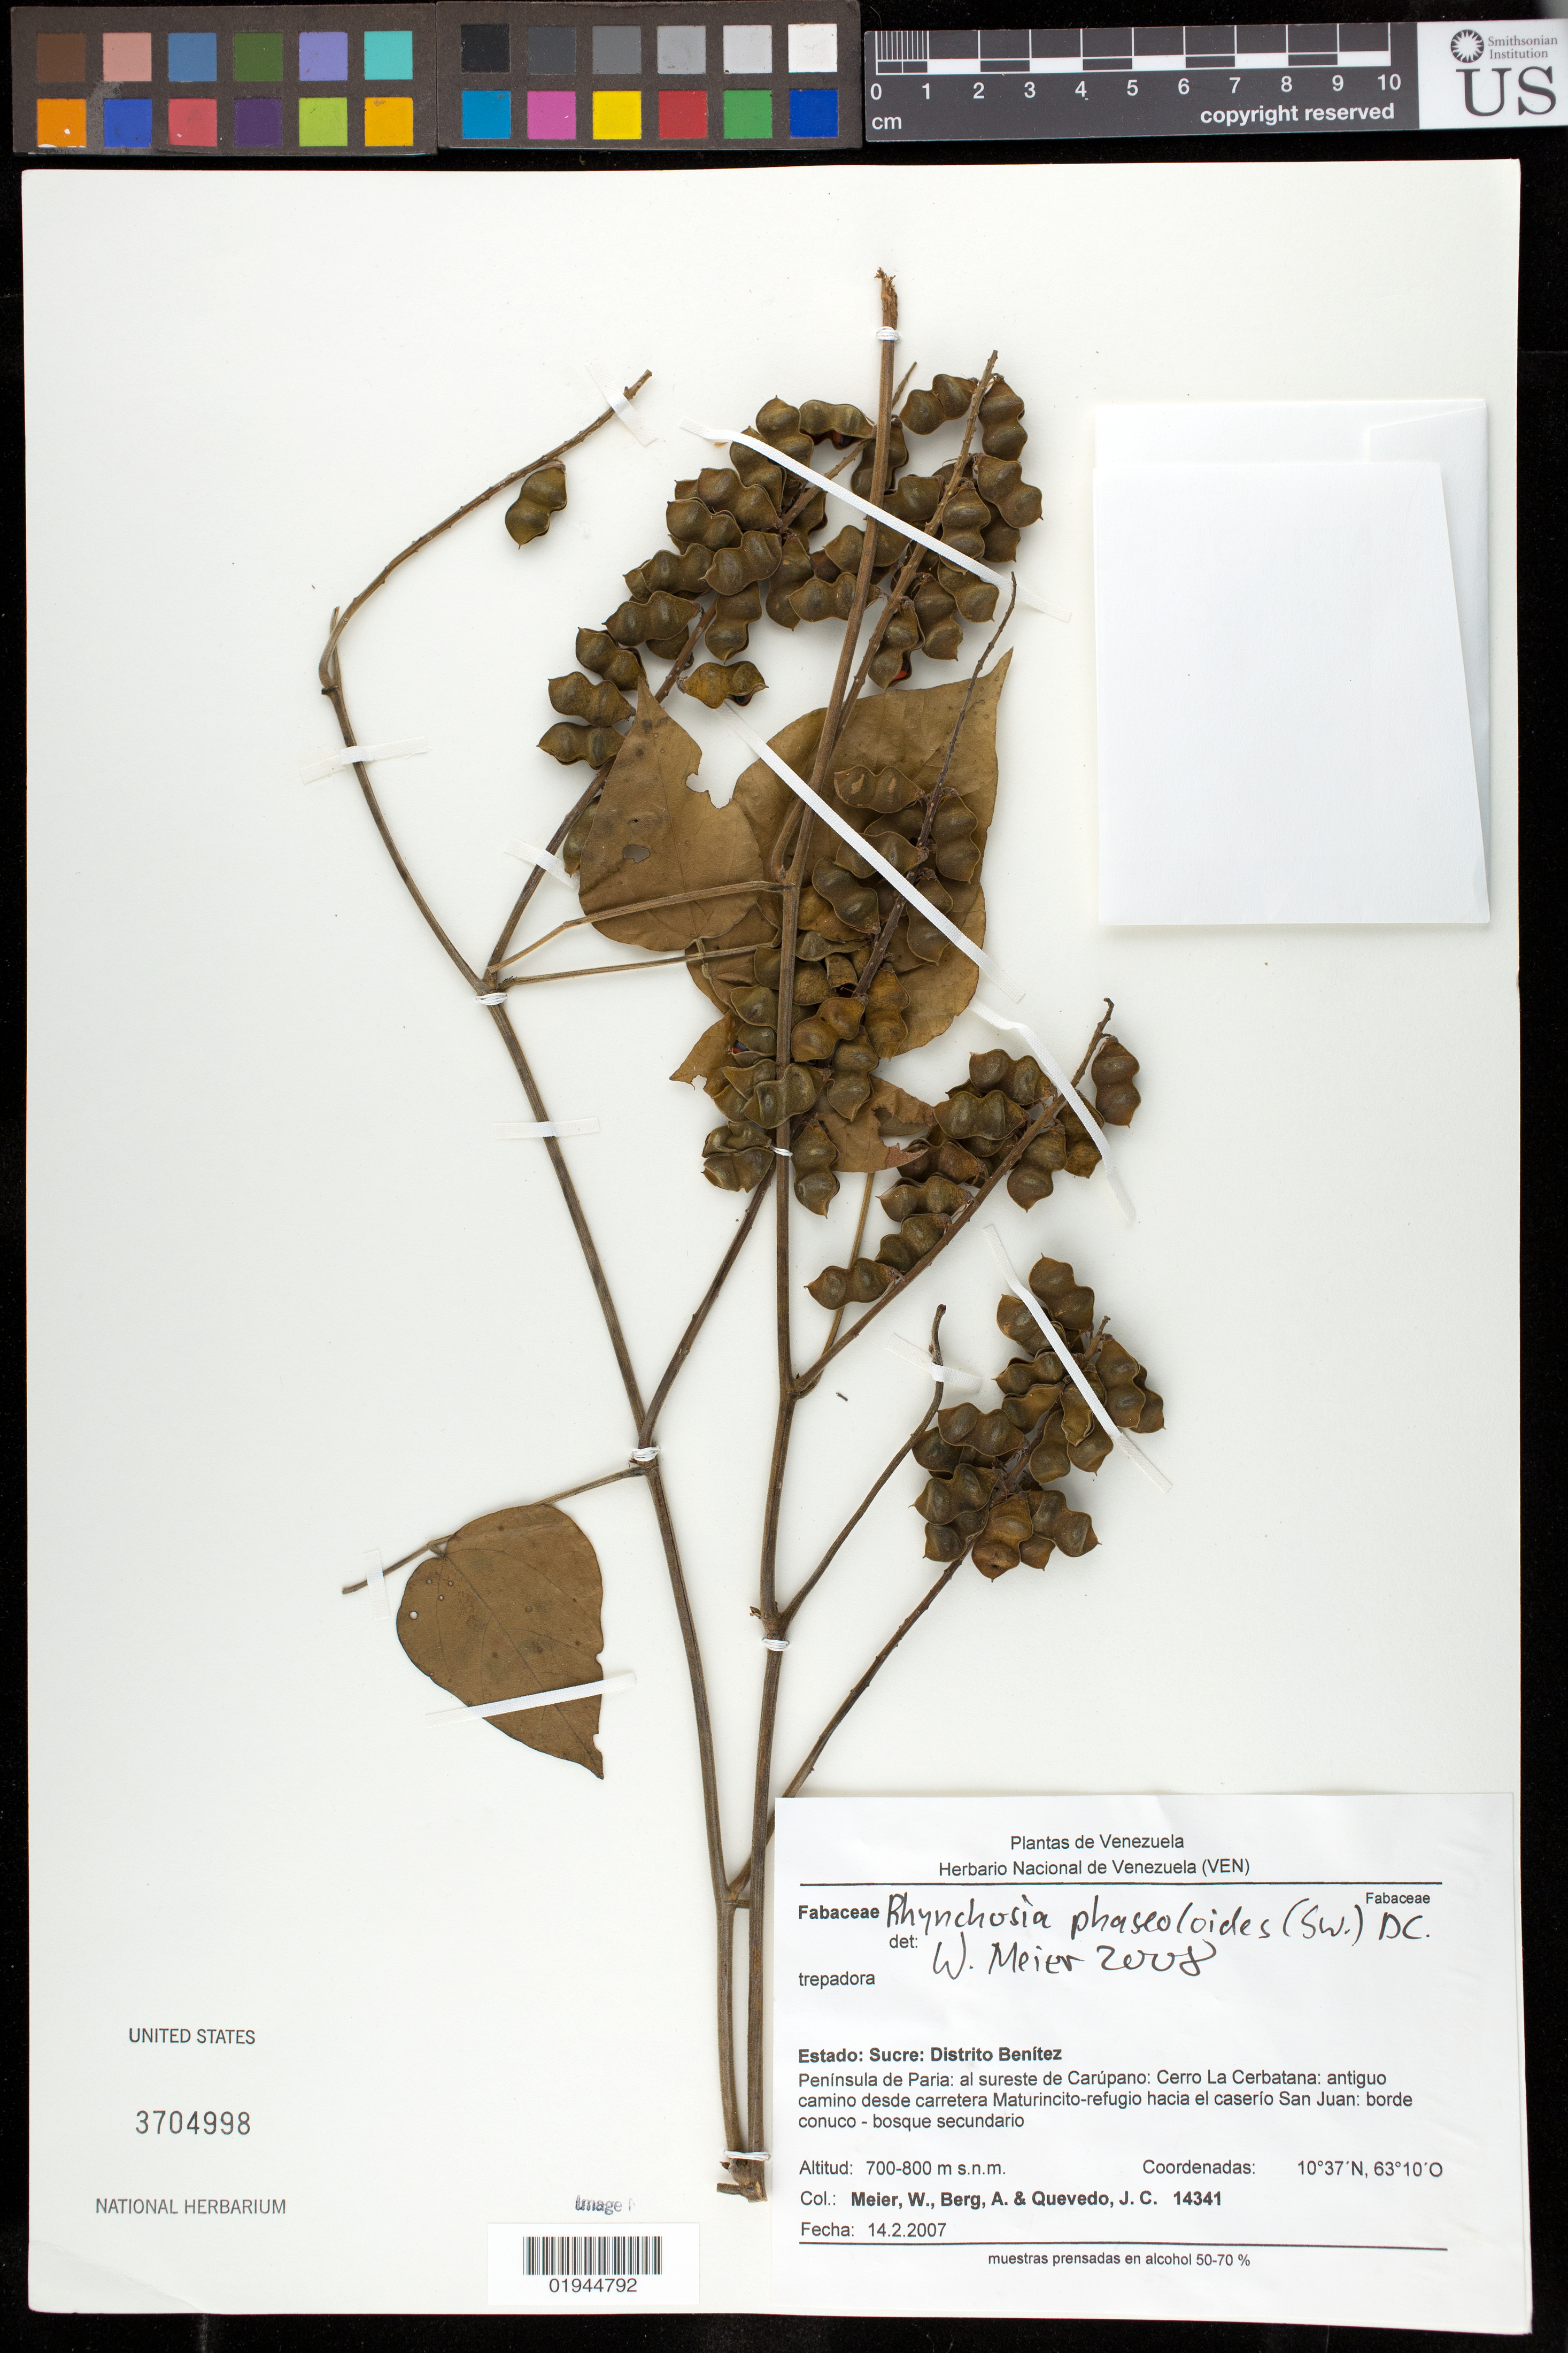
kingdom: Plantae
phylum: Tracheophyta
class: Magnoliopsida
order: Fabales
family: Fabaceae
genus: Rhynchosia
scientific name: Rhynchosia phaseoloides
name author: (Sw.) DC.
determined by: Meier, Winfried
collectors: W. Meier, A. Berg & J. Quevedo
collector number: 14341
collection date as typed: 14 Feb 2007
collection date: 2007-02-14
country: Venezuela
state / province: Sucre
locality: Estado: Sucre. Distrito Benítez. Peninsula de Paria: al sureste de Carupano, Cerro la Cerbatana, antiguo camino desde carretera Maturincito-refugio hacia el caserio San Juan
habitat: borde conuco-bosque secundario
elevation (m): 700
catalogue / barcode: US 3704998